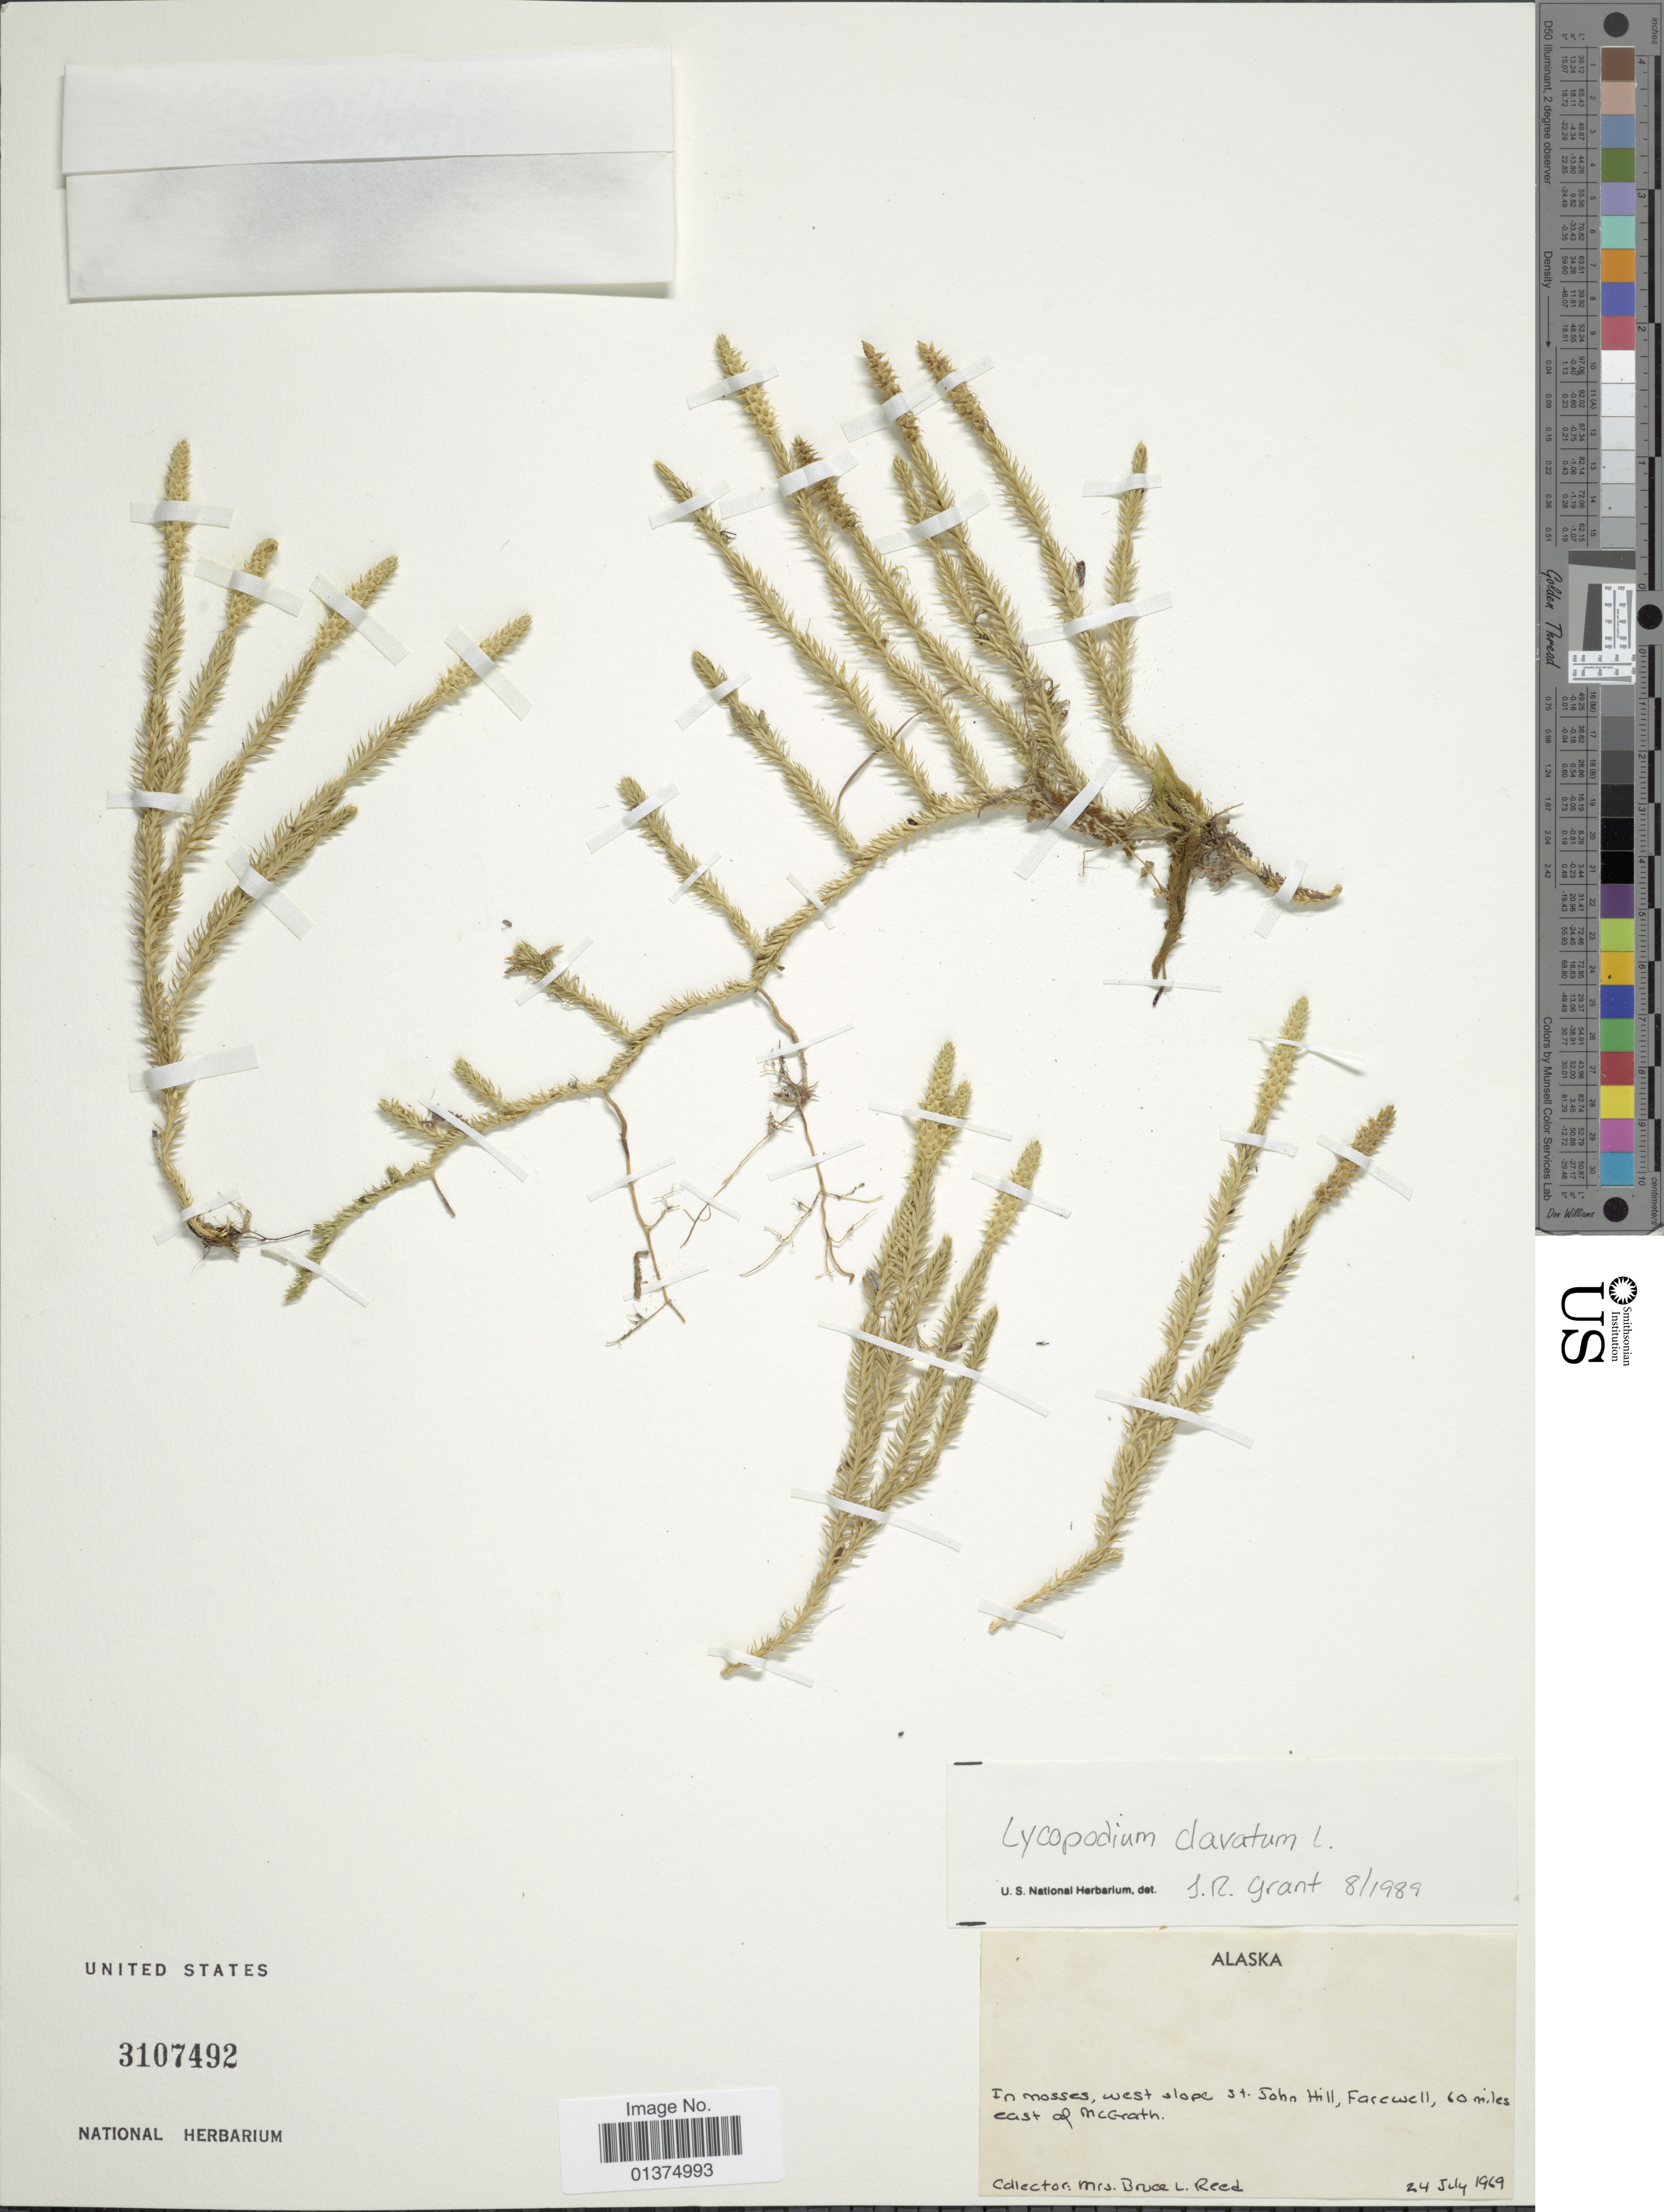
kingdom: Plantae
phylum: Tracheophyta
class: Lycopodiopsida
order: Lycopodiales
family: Lycopodiaceae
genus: Diphasiastrum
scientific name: Diphasiastrum complanatum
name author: (L.) Holub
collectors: B. Reed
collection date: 1969-07-24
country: United States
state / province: Alaska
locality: In mosses, west slope St John Hill, Farewell, 60 miles east of McGrath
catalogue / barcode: US 3107492